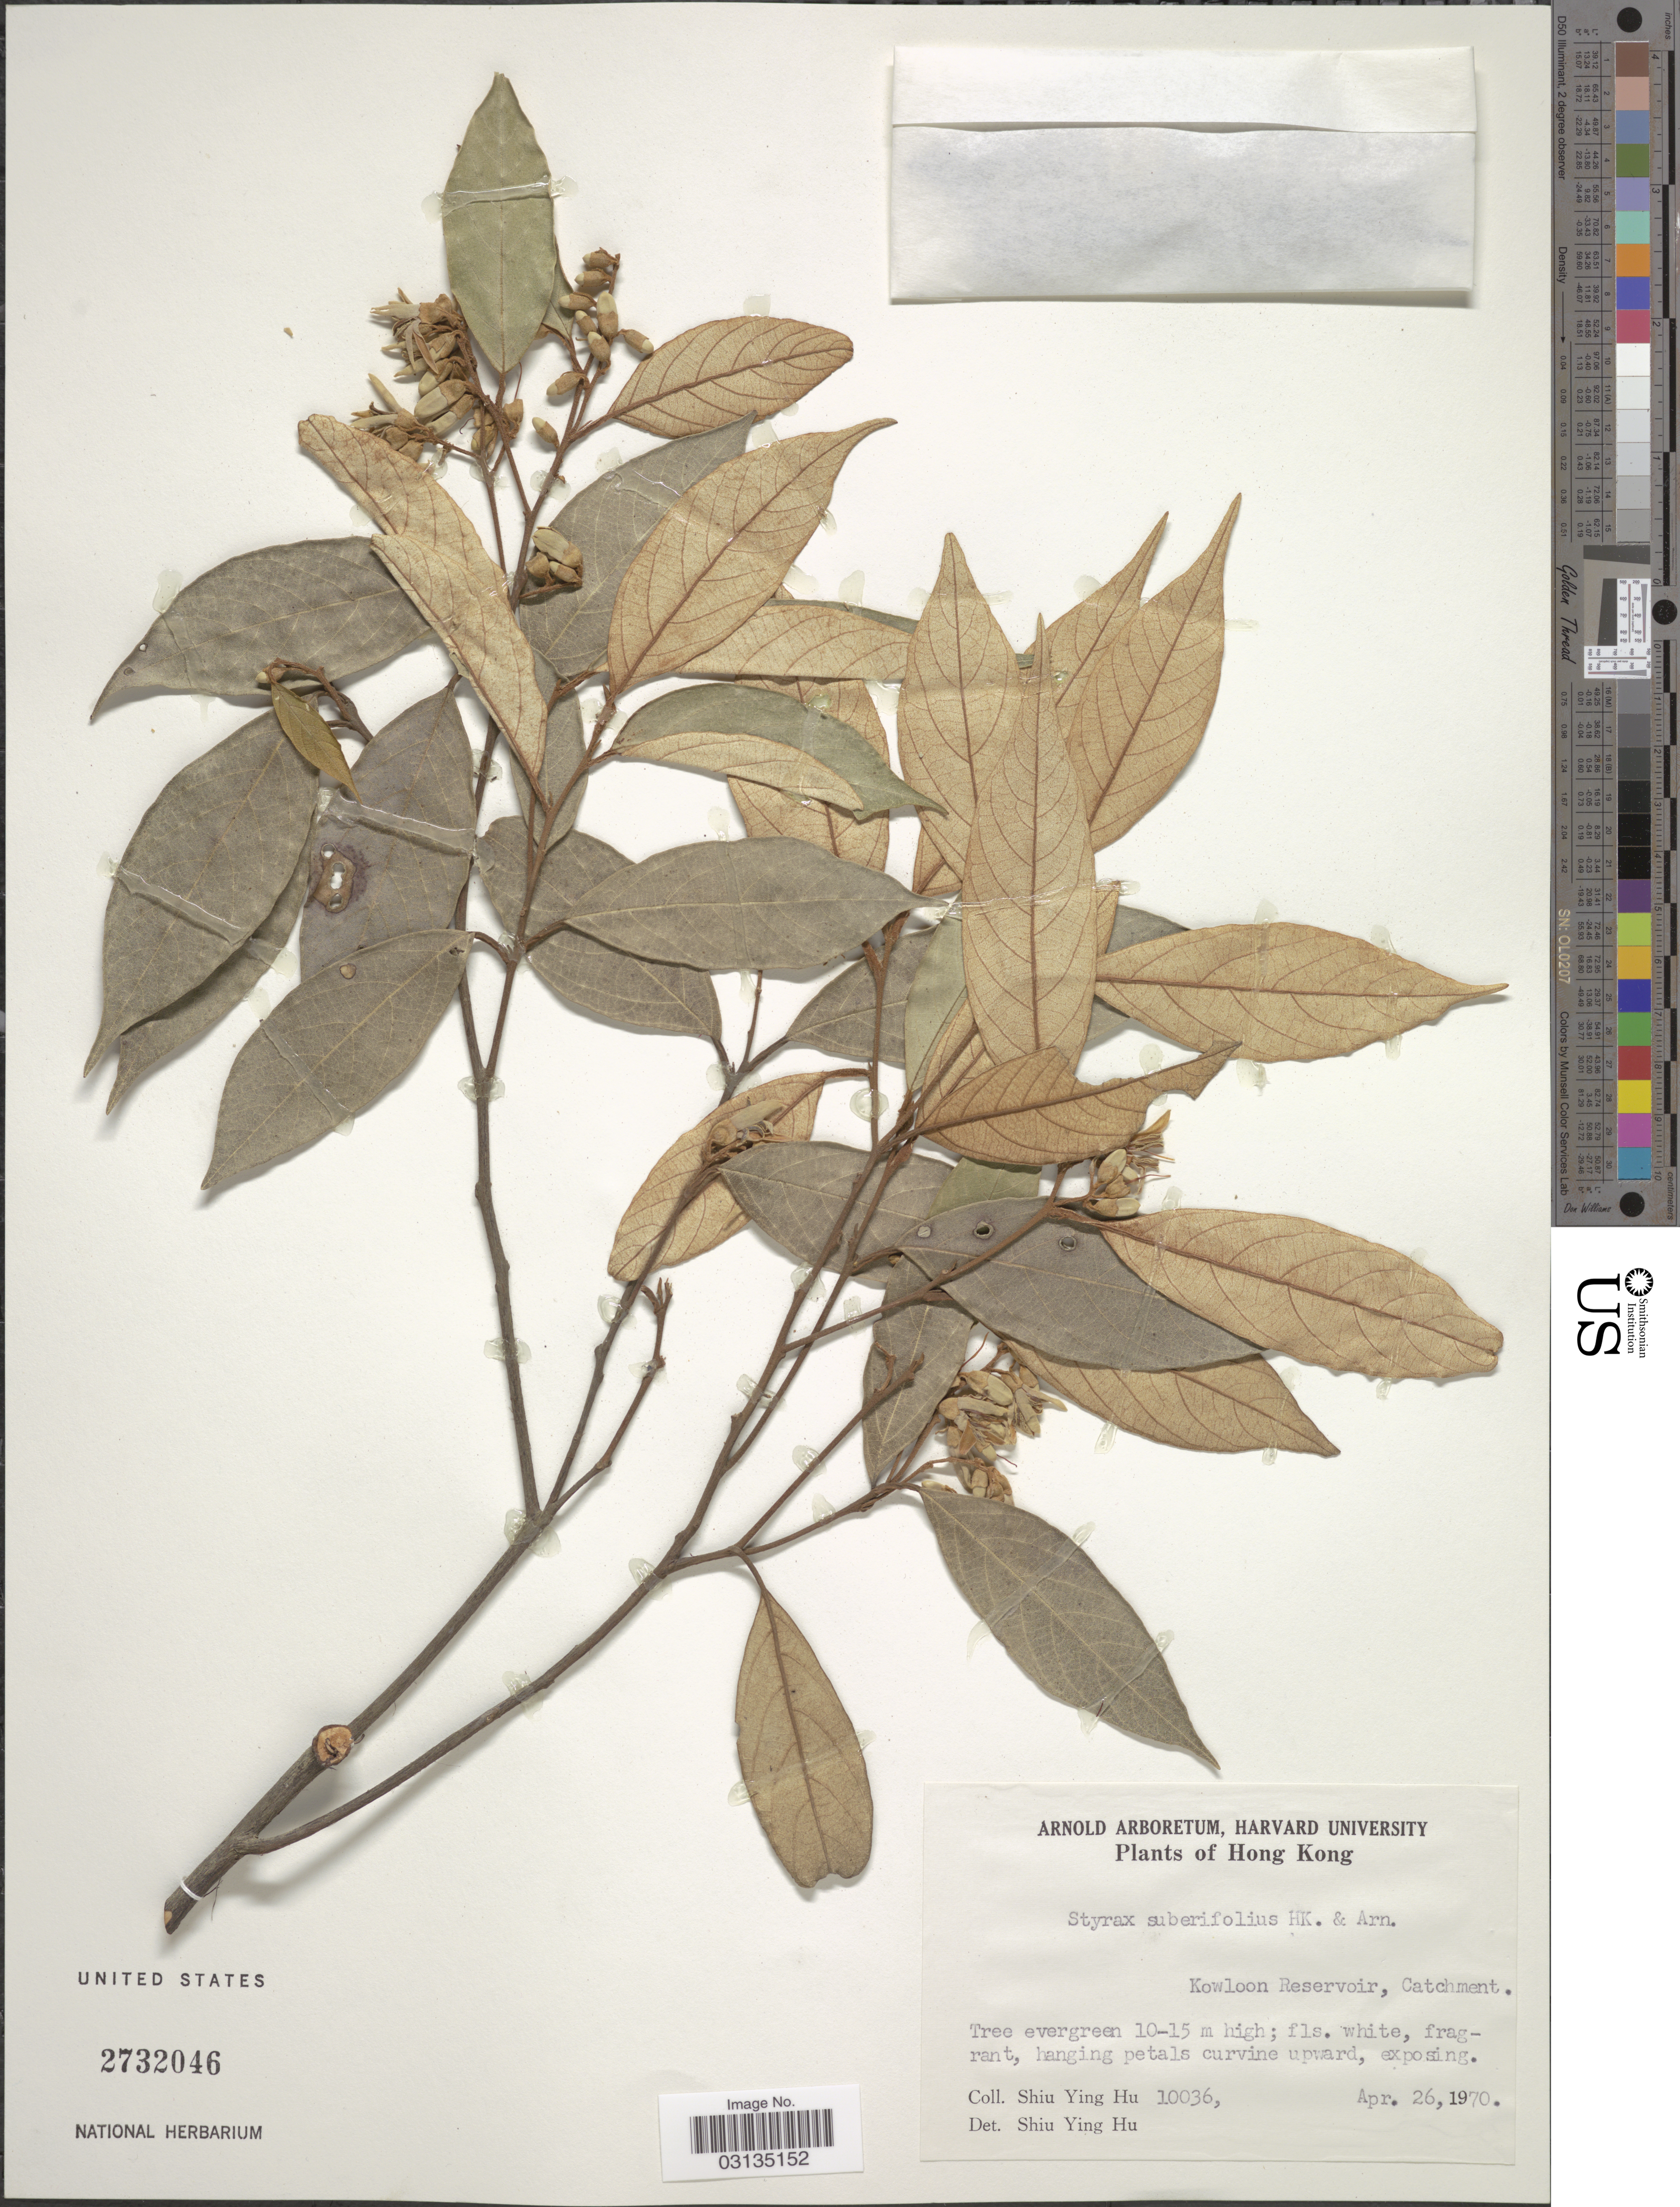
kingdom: Plantae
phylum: Tracheophyta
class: Magnoliopsida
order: Ericales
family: Styracaceae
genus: Styrax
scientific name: Styrax suberifolius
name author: Hook. & Arn.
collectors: S. Y. Hu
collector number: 10036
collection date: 1970-04-26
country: China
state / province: Hong Kong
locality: Hong Kong, Kowloon Reservoir, Catchment.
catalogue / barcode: US 2732046